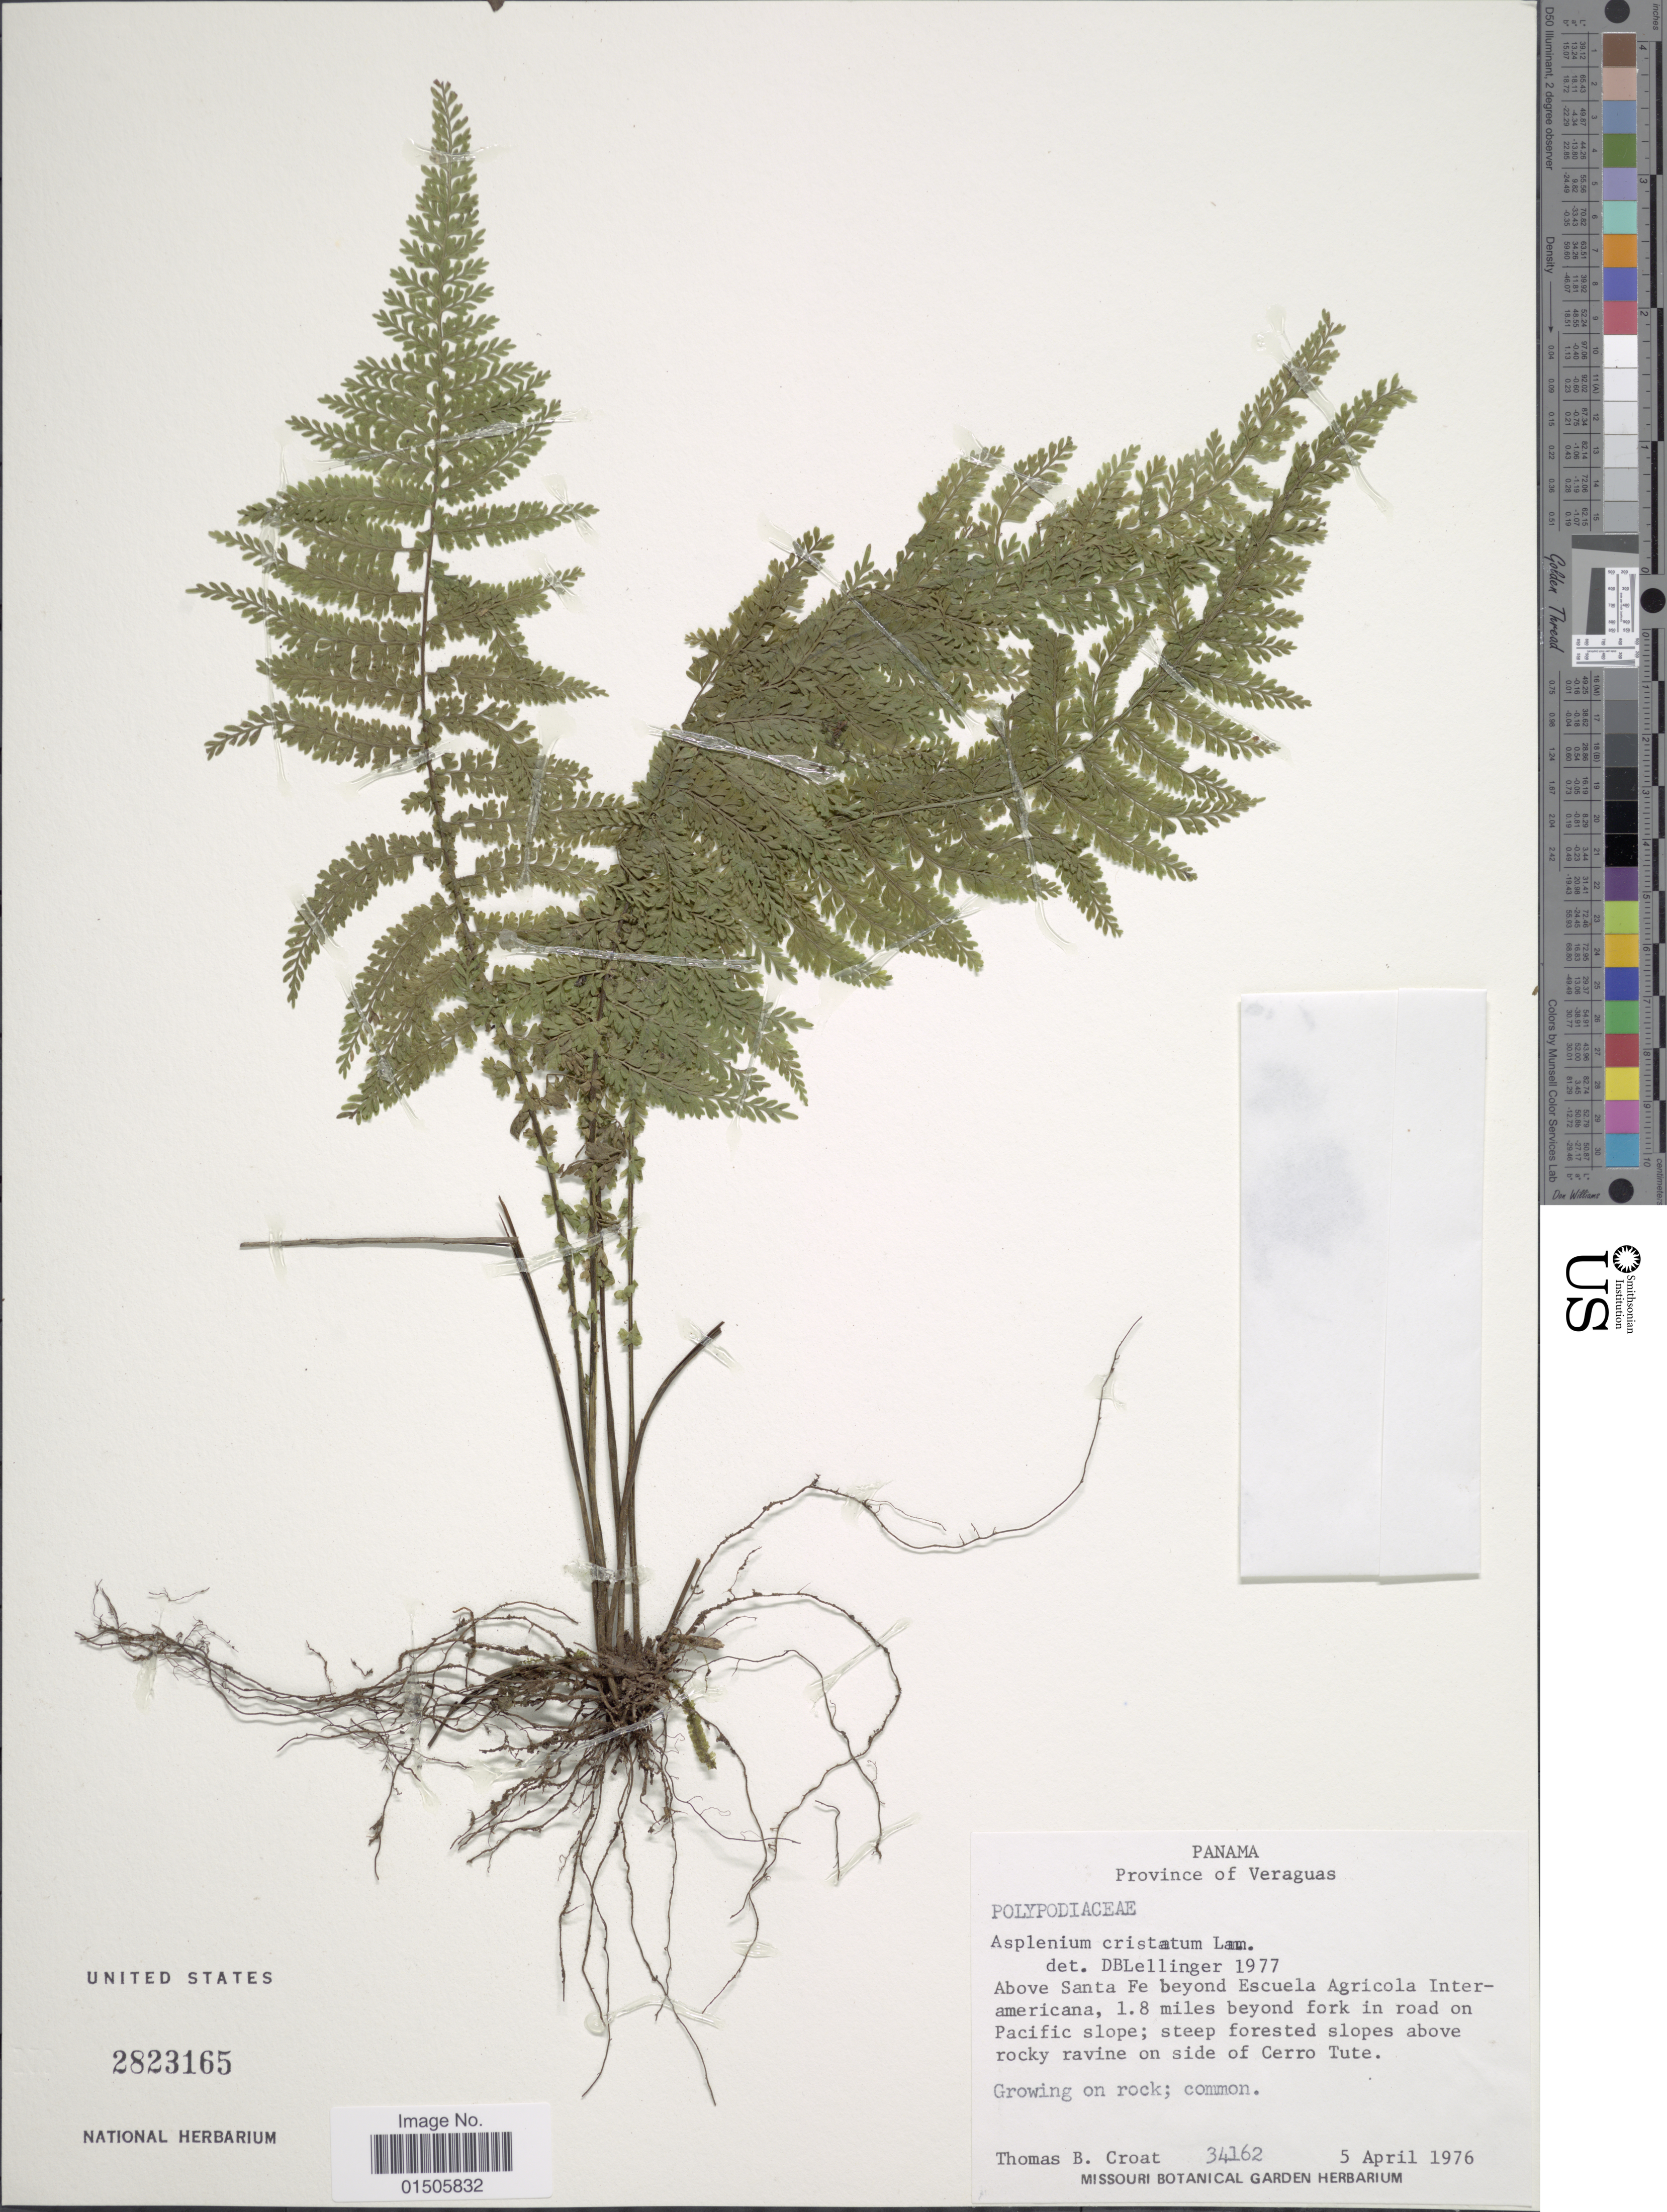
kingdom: Plantae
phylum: Tracheophyta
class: Polypodiopsida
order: Polypodiales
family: Aspleniaceae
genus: Asplenium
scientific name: Asplenium cristatum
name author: Lam.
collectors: T. B. Croat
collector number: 34162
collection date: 1976-04-05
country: Panama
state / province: Veraguas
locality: Above Santa Fe beyond Escuela Agricola Interamericana, 1.8 miles beyond fork in road on Pacific slope; steep slopes above rocky ravine on side of Cerro Tute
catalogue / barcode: US 2823165